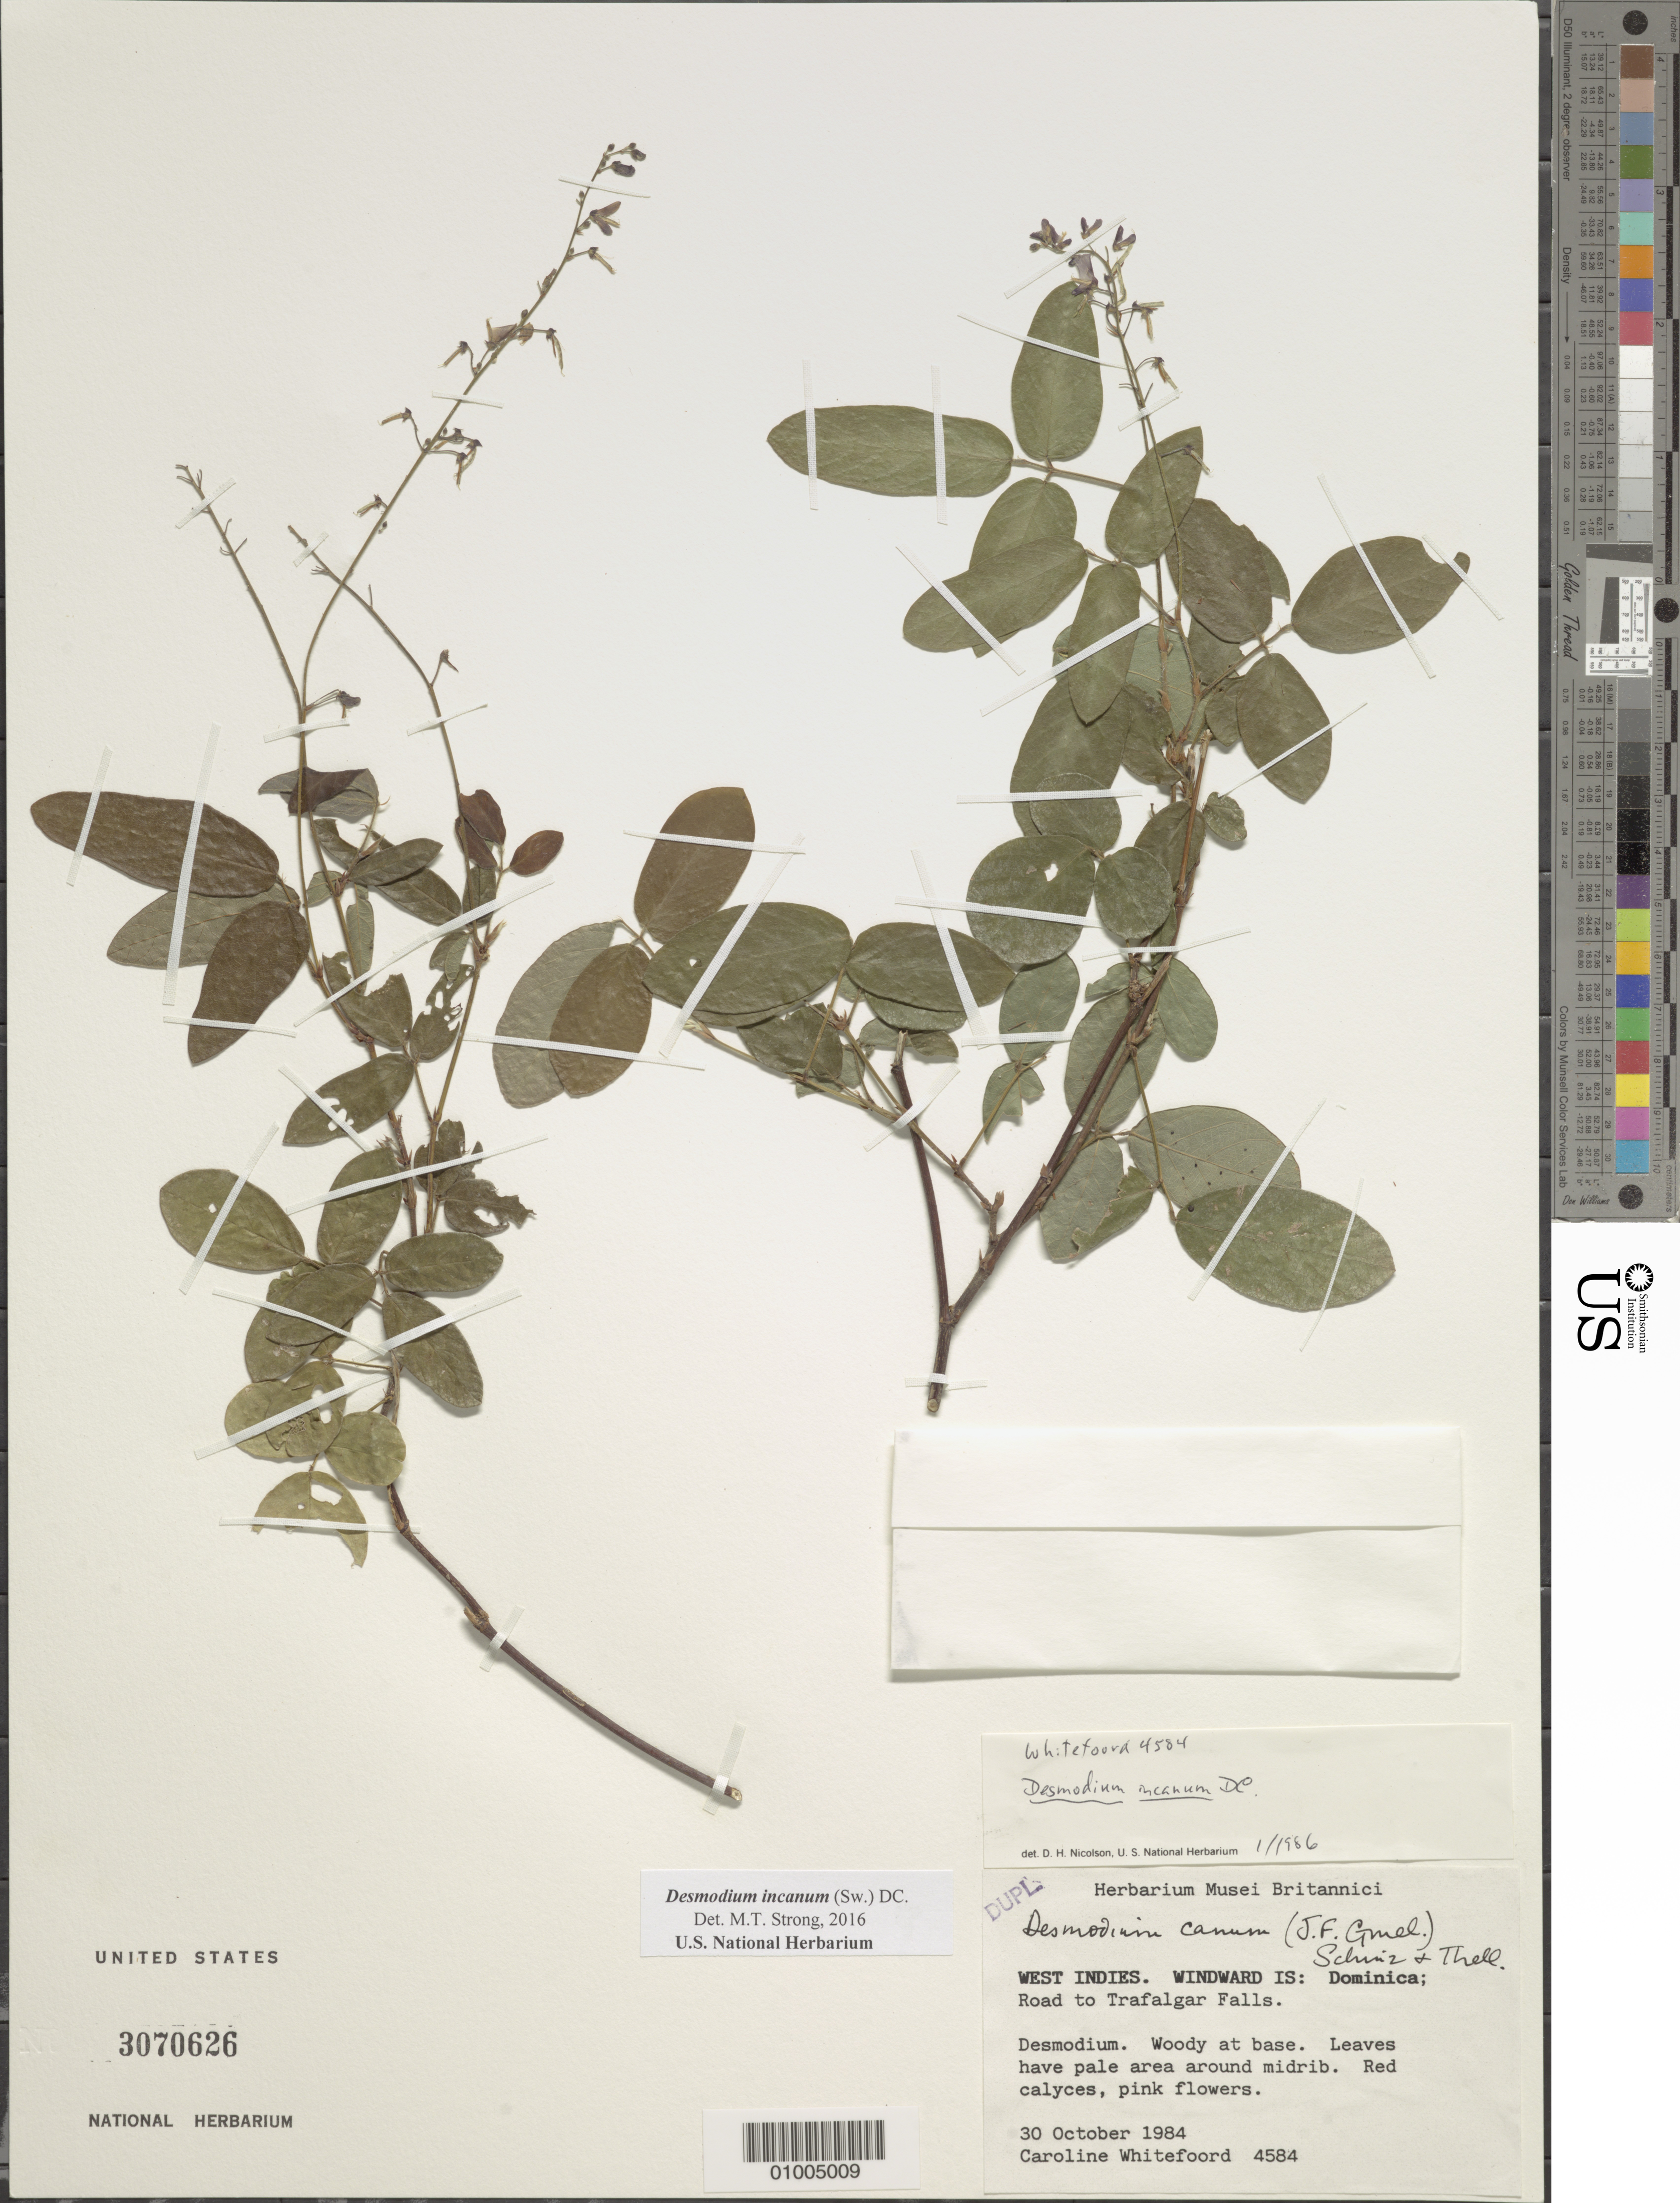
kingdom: Plantae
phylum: Tracheophyta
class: Magnoliopsida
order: Fabales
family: Fabaceae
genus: Desmodium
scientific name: Desmodium incanum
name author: (Sw.) DC.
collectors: C. Whitefoord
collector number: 4584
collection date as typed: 30 Oct 1984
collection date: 1984-10-30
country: Dominica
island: Dominica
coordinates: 0 N, 0 E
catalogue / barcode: US 3070626